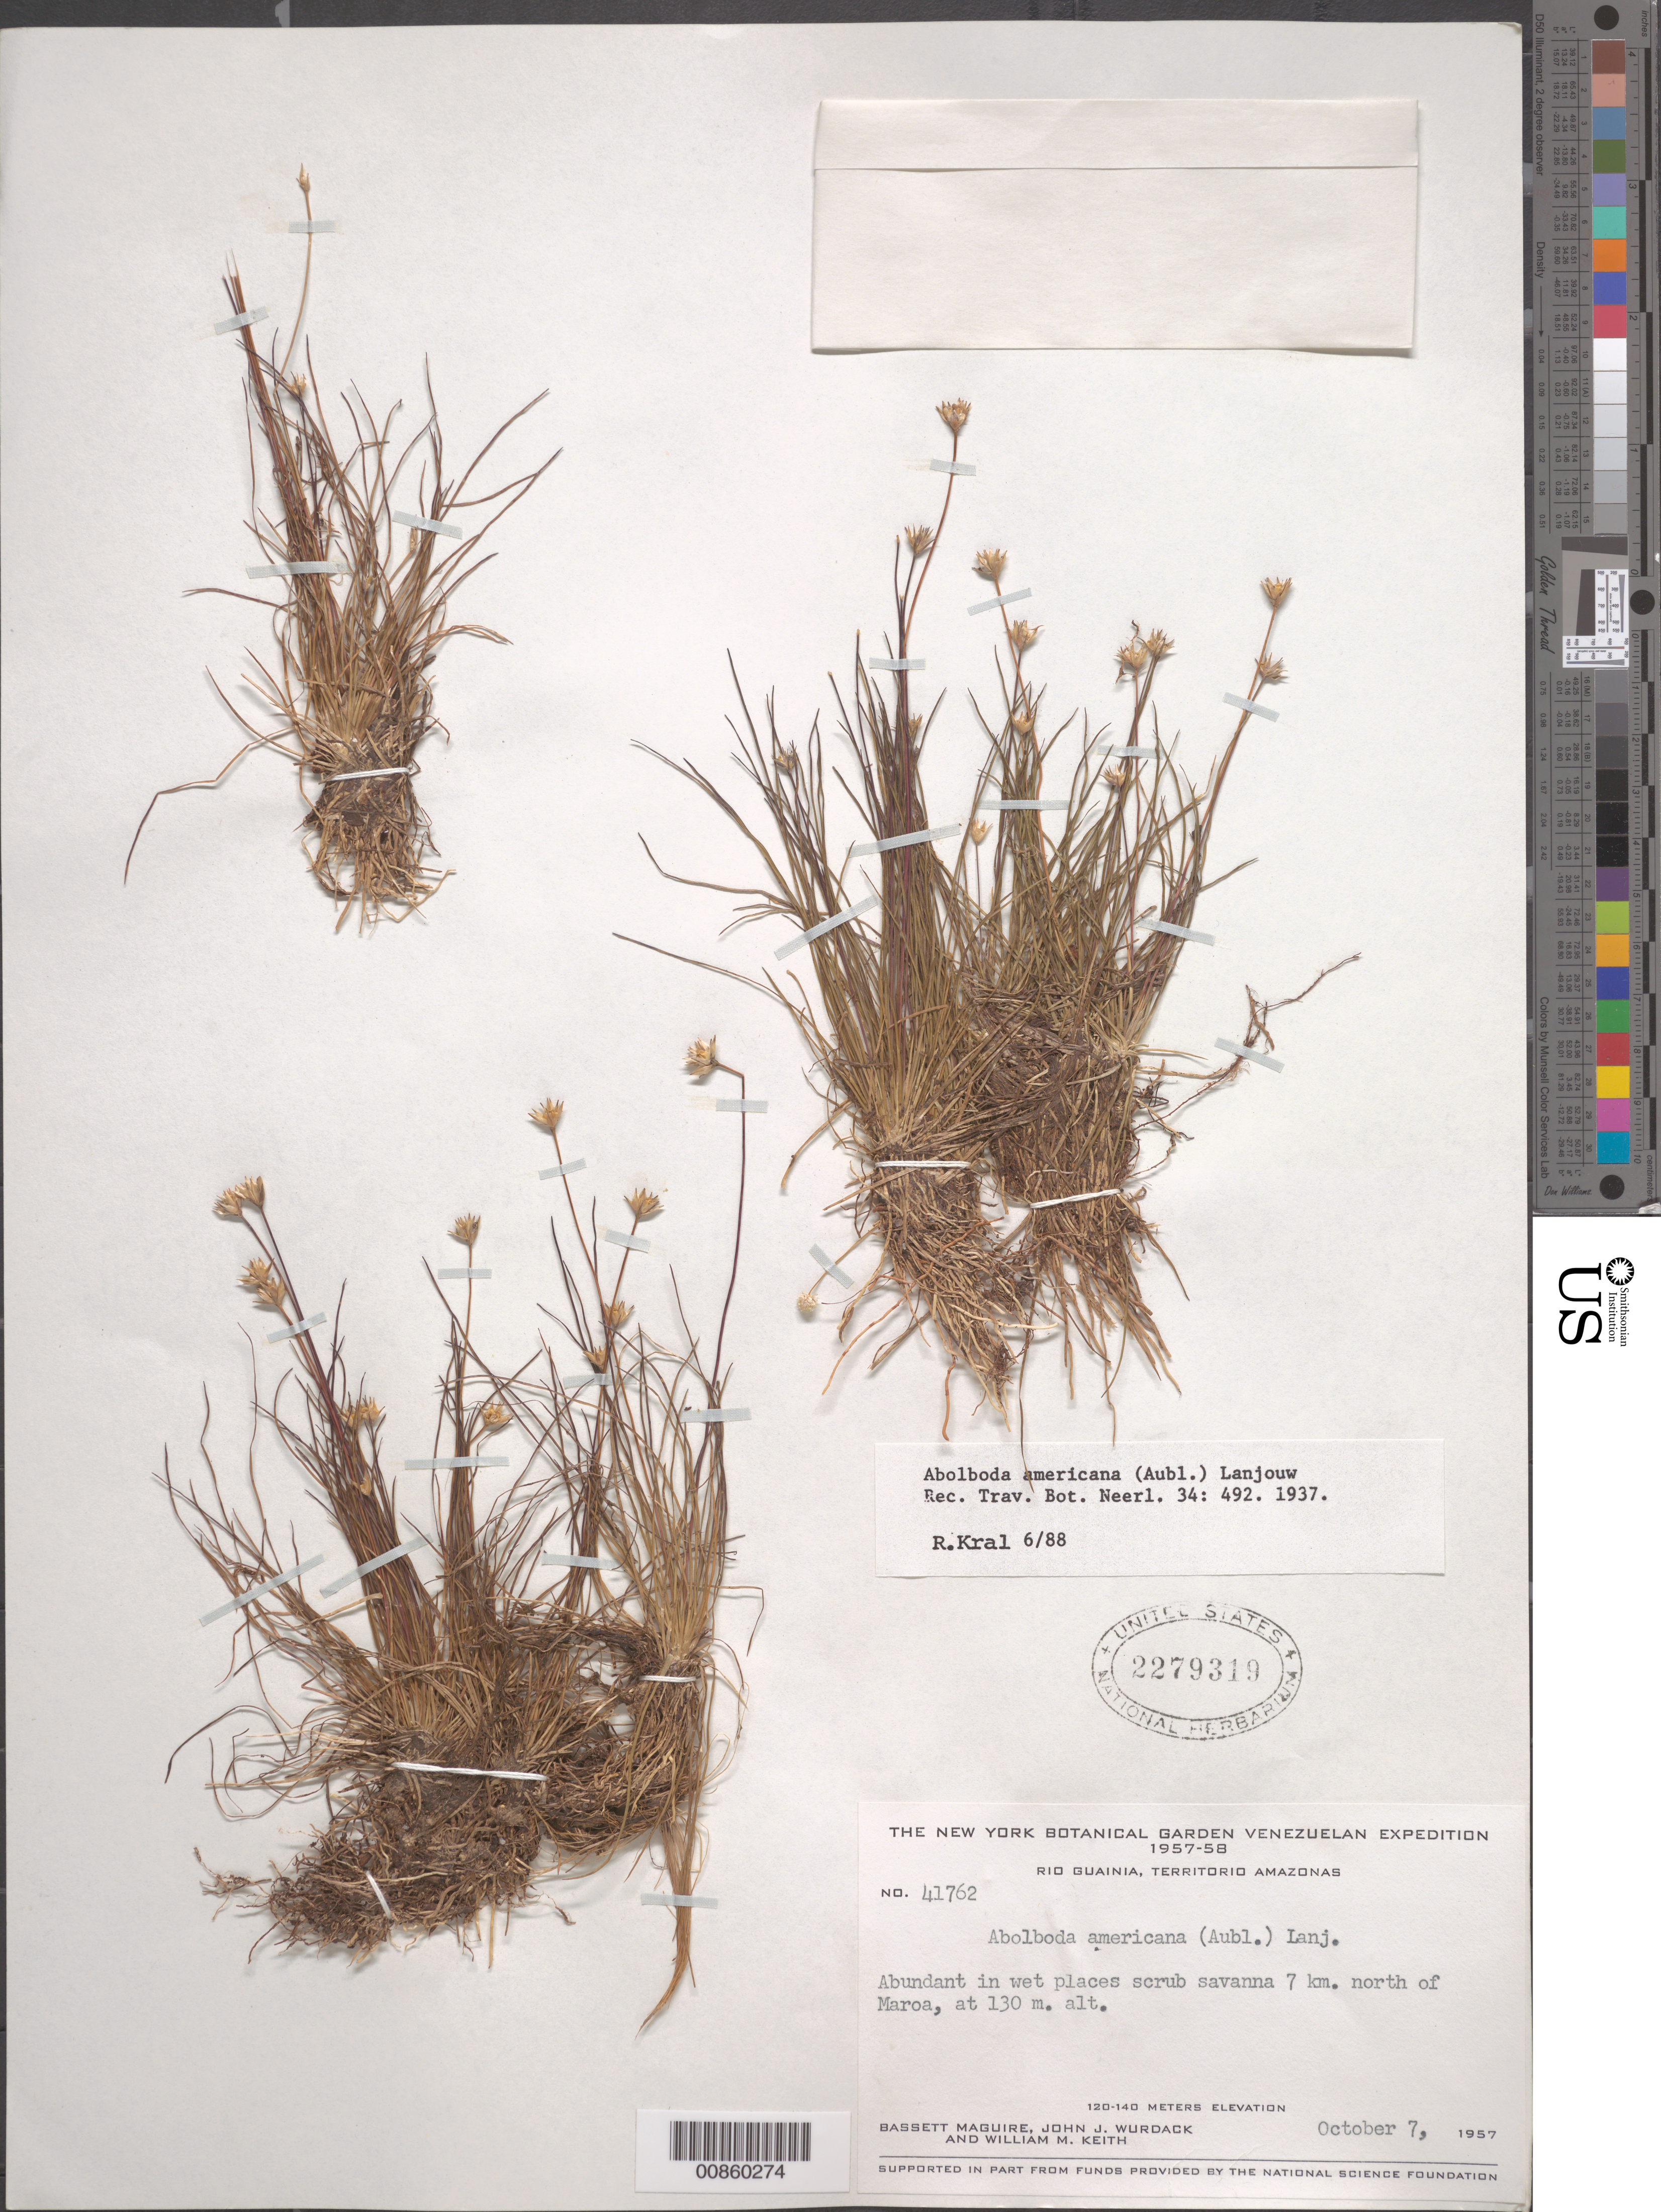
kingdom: Plantae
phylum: Tracheophyta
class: Liliopsida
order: Poales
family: Xyridaceae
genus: Abolboda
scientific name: Abolboda americana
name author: (Aubl.) Lanj.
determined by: Kral, Robert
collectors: B. Maguire, J. J. Wurdack & W. Keith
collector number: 41762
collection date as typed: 7-Oct-57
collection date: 1957-10-07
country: Venezuela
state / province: Amazonas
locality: Río Guainía, 7 km N of Maroa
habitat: Wet places in scrub savanna.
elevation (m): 130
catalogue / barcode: US 2279319